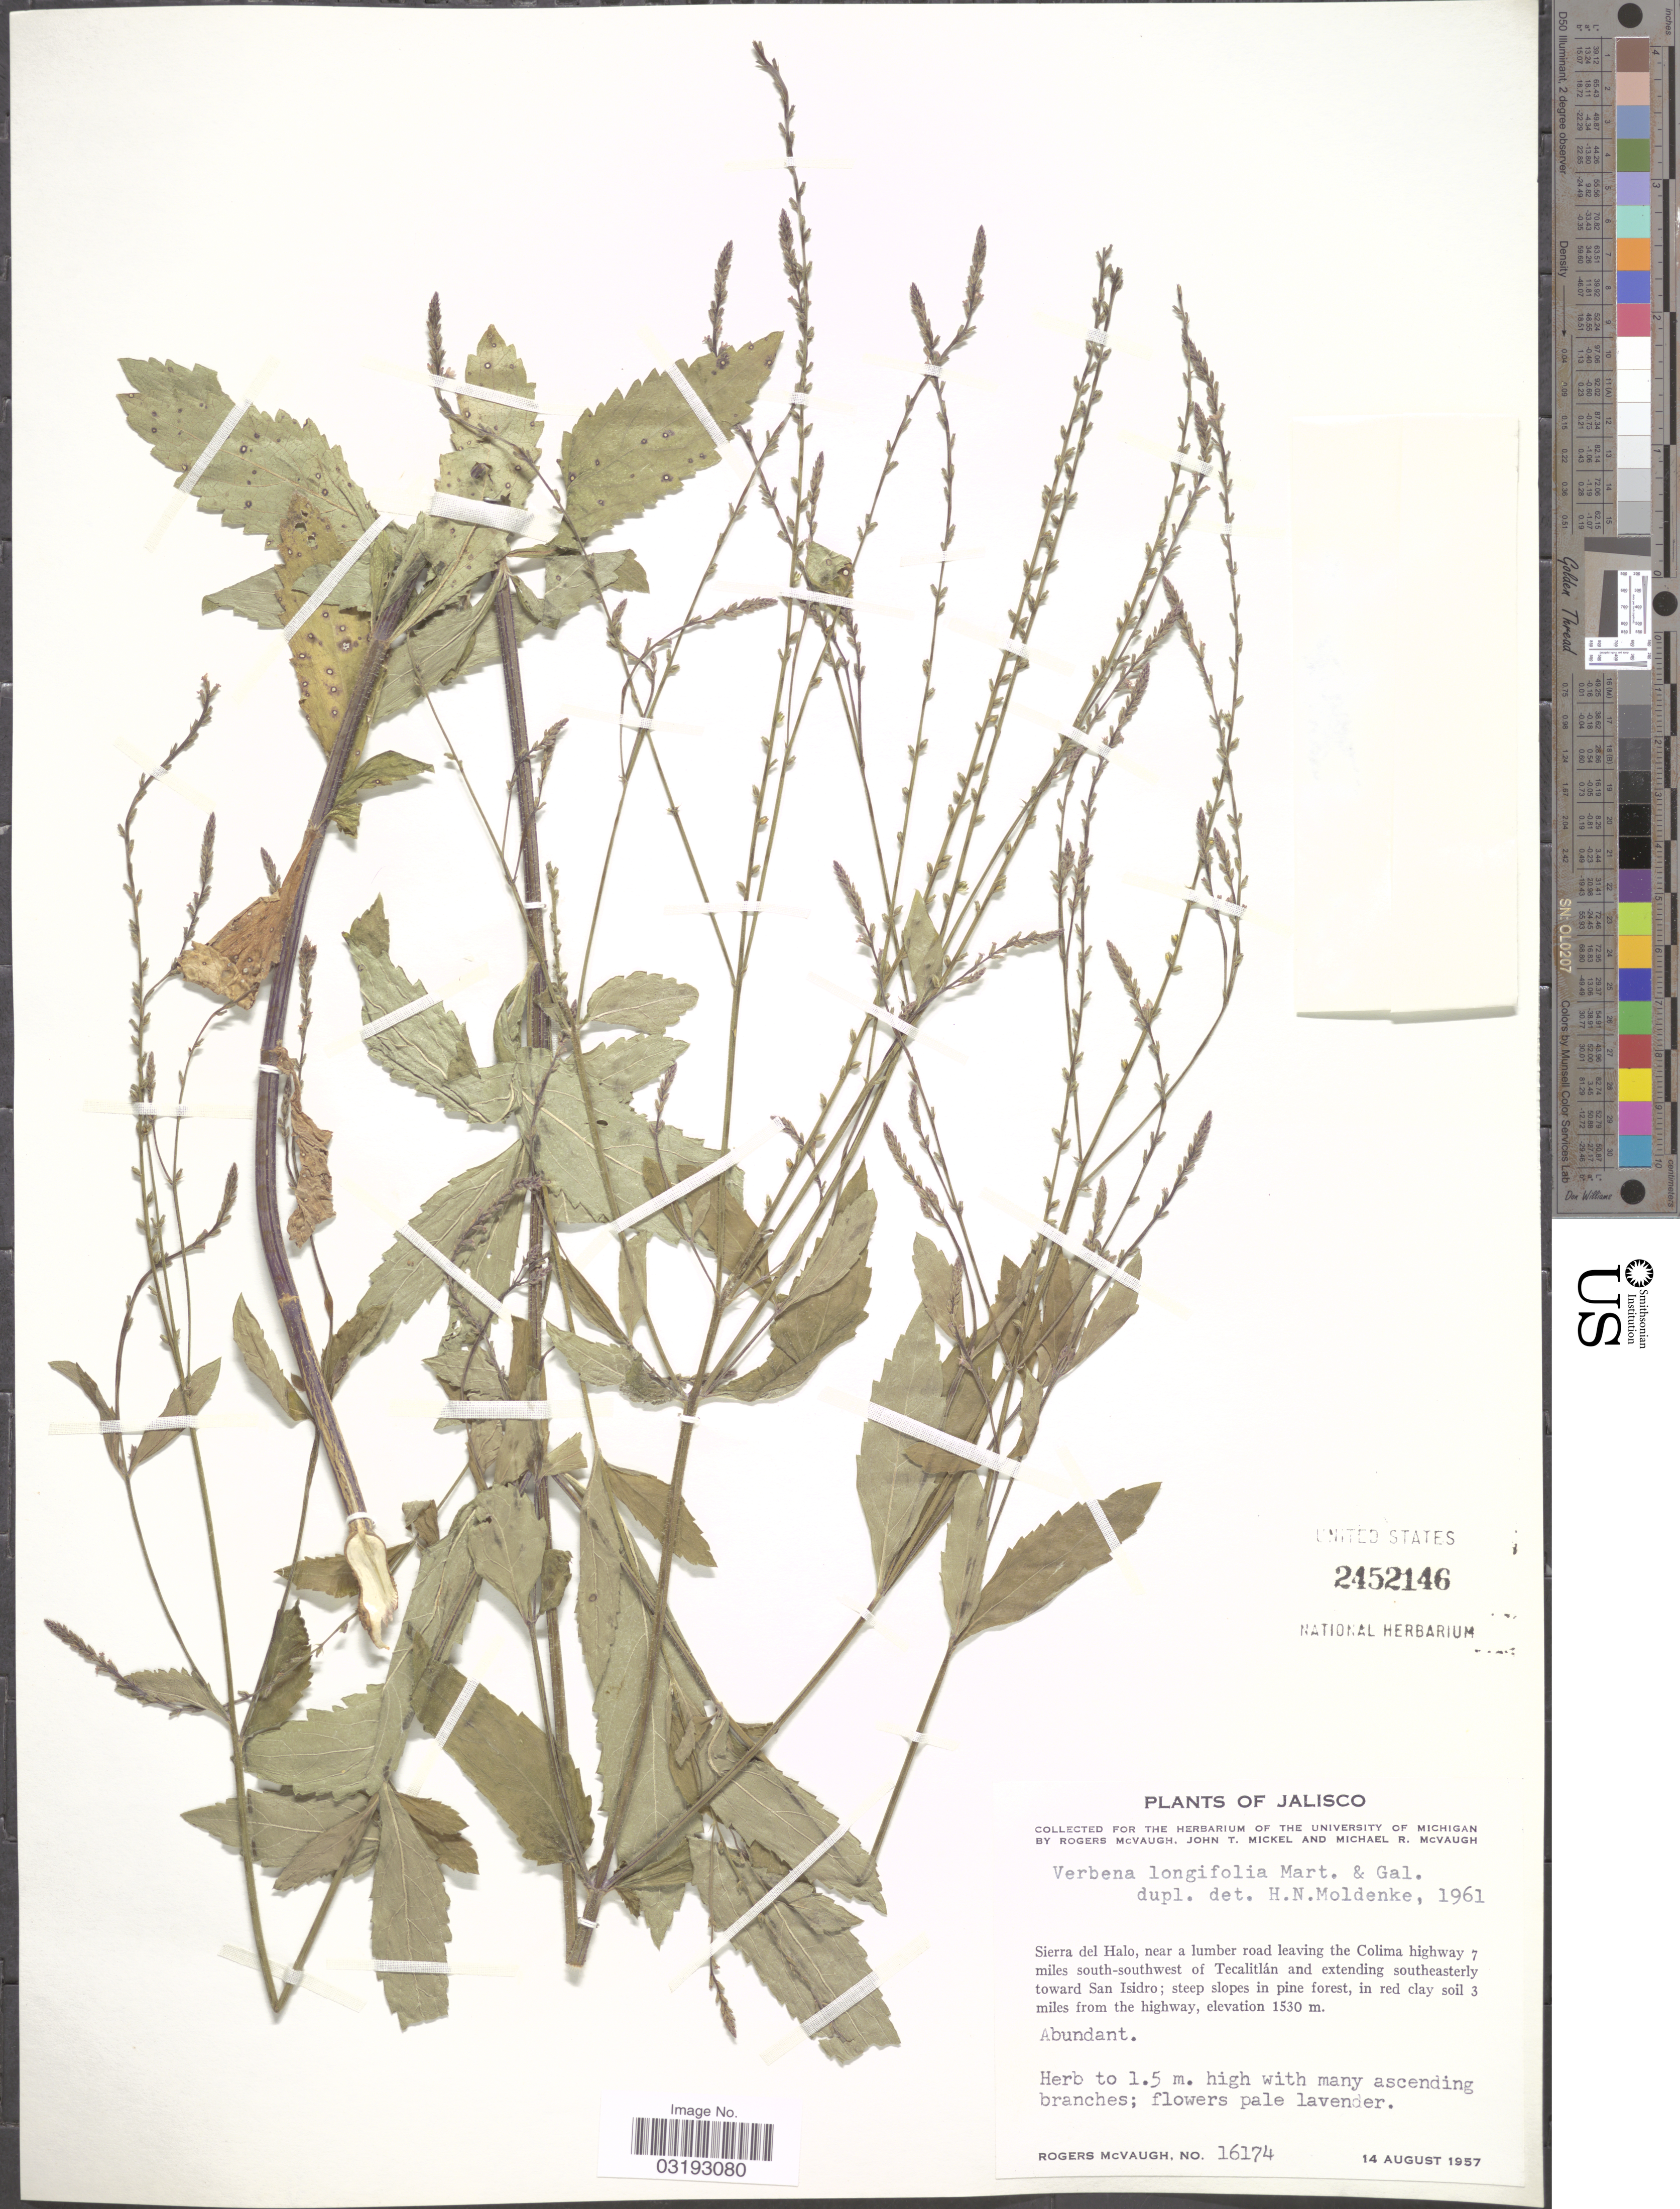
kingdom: Plantae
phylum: Tracheophyta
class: Magnoliopsida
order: Lamiales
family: Verbenaceae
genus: Verbena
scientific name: Verbena longifolia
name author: M. Martens & Galeotti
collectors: R. McVaugh, J. T. Mickel & M. R. McVaugh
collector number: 16174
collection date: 1957-08-14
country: Mexico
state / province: Jalisco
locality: Sierra del Halo, near a lumber road leaving the Colima highway 7 miles south-southwest of Tecalitlán and extending southeasterly toward San Isidro. 3 miles from the highway.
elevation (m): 1530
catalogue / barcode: US 2452146